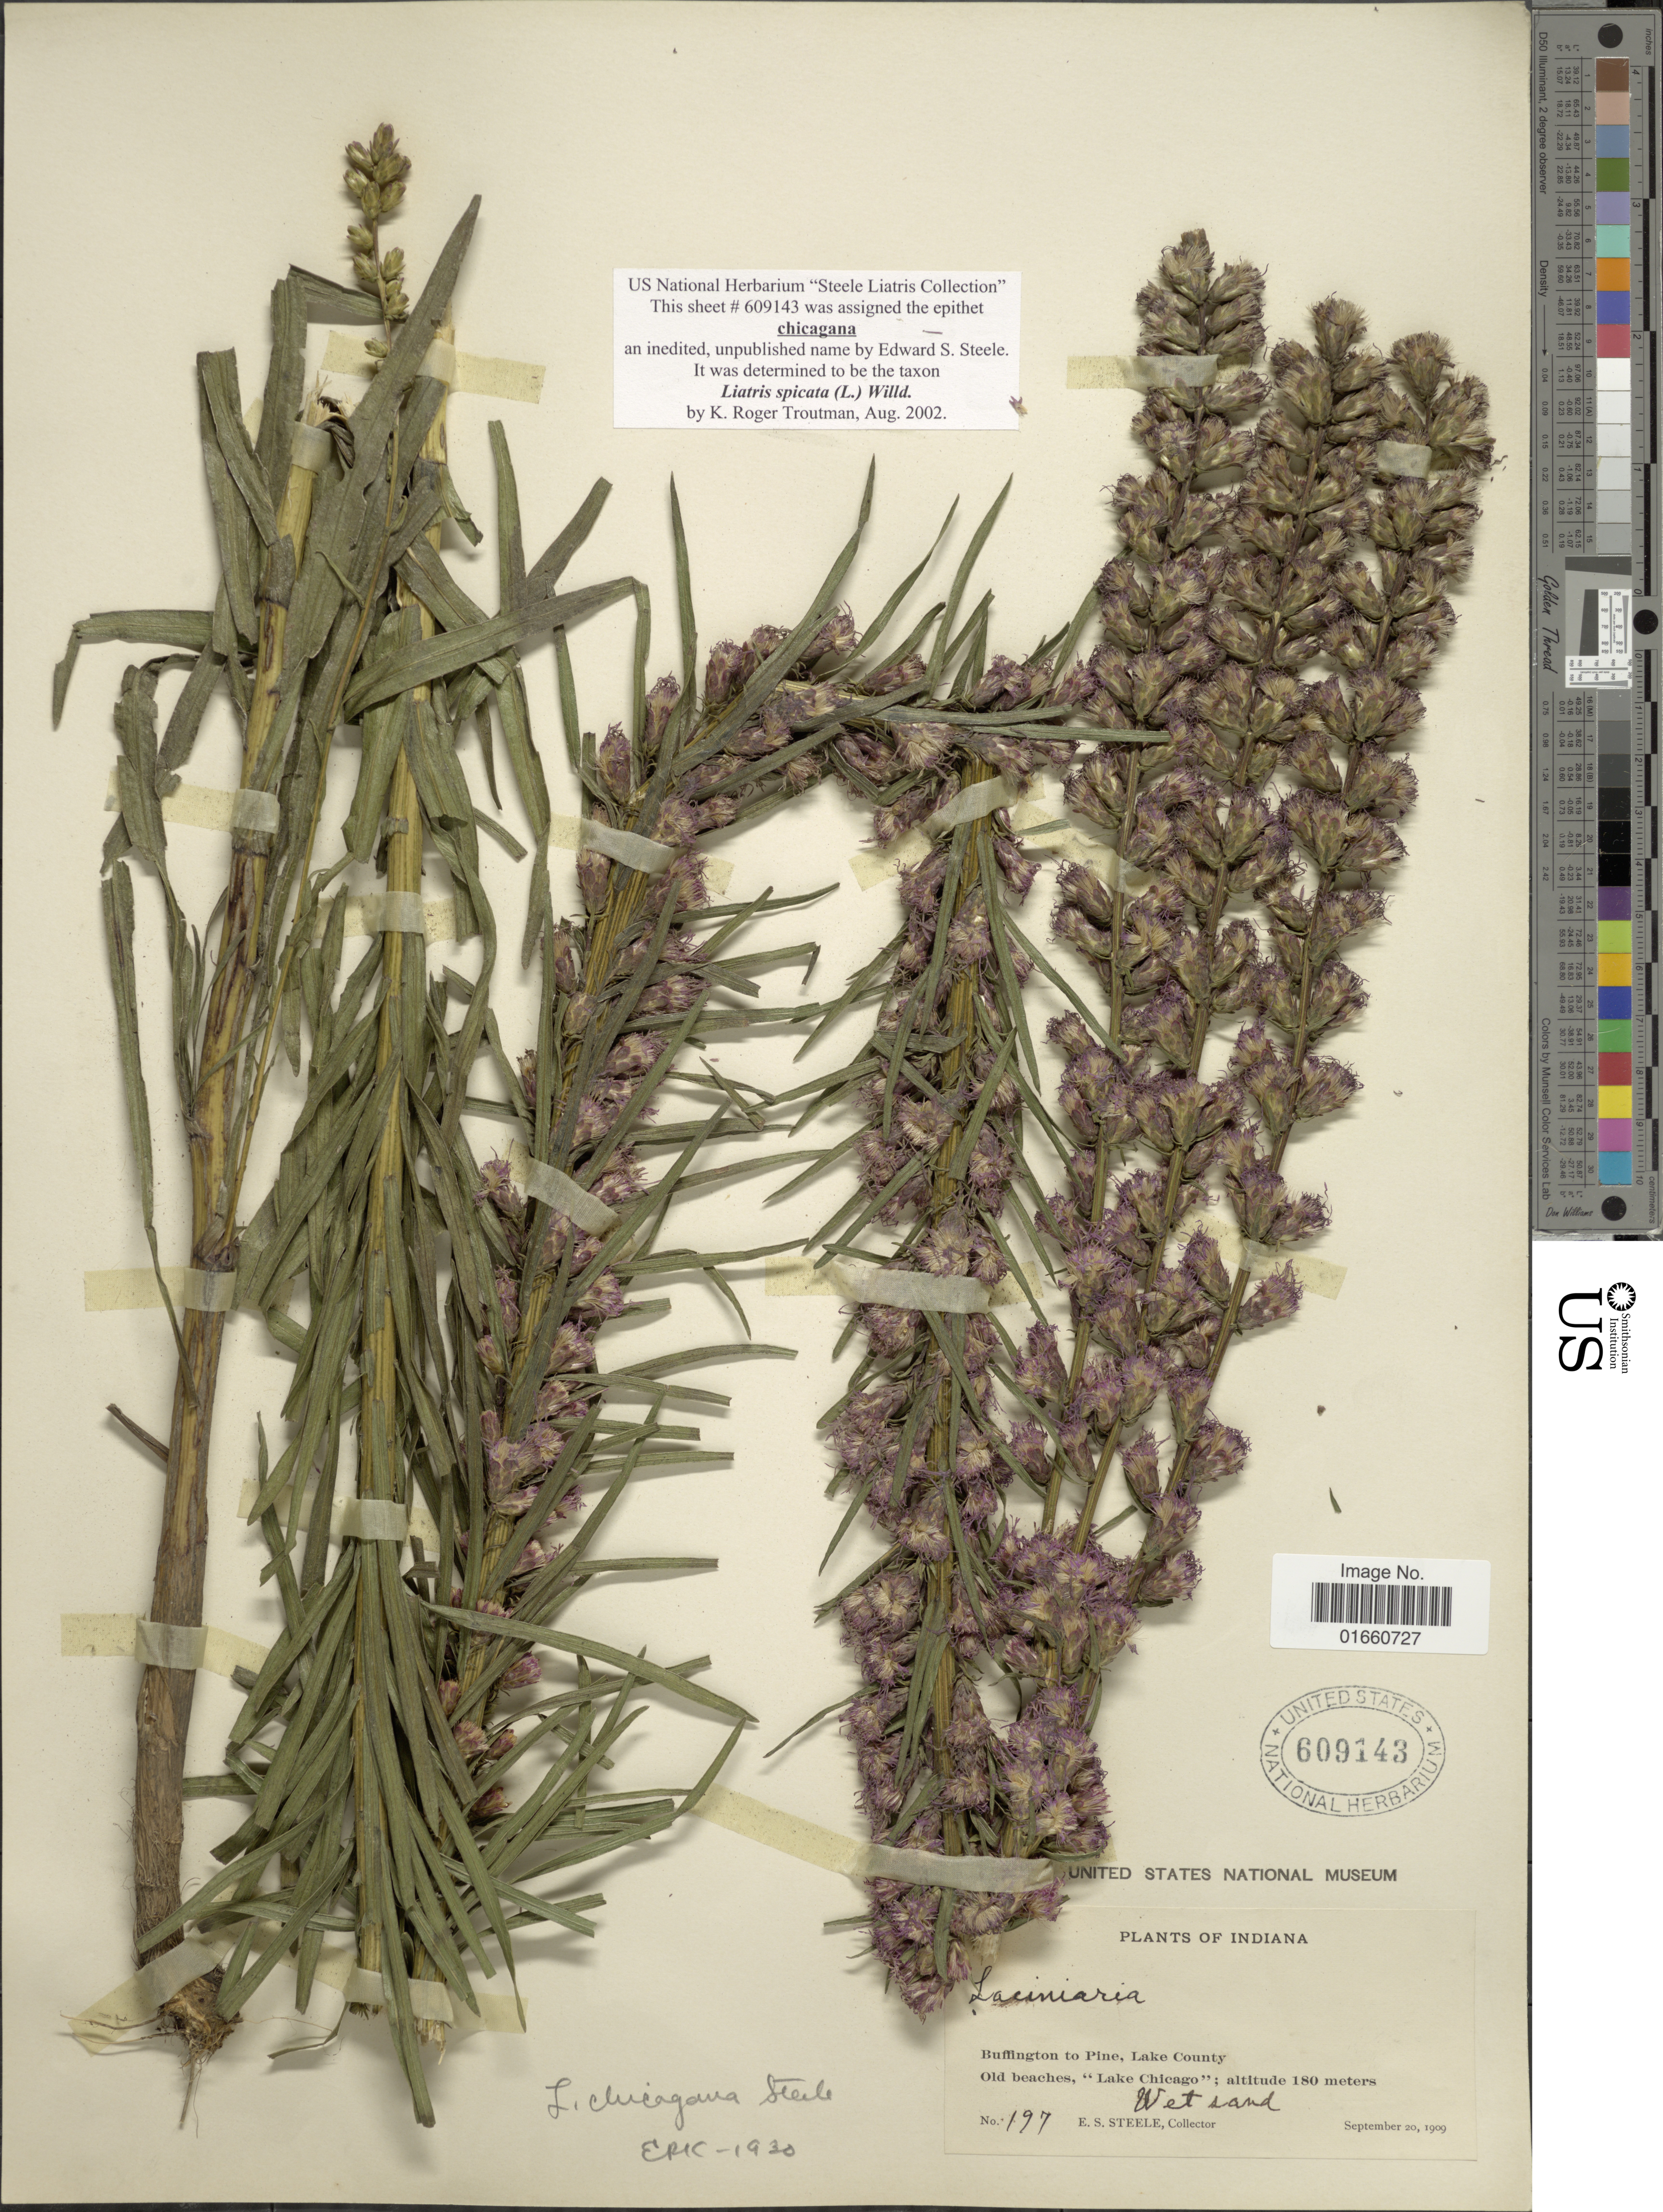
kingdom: Plantae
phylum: Tracheophyta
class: Magnoliopsida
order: Asterales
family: Asteraceae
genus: Liatris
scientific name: Liatris spicata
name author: (L.) Willd.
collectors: E. Steele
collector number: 197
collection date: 1909-09-20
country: United States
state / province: Indiana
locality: Buffington to pine, Lake County, Old beaches, "Lake Chicago"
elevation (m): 180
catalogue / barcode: US 609143